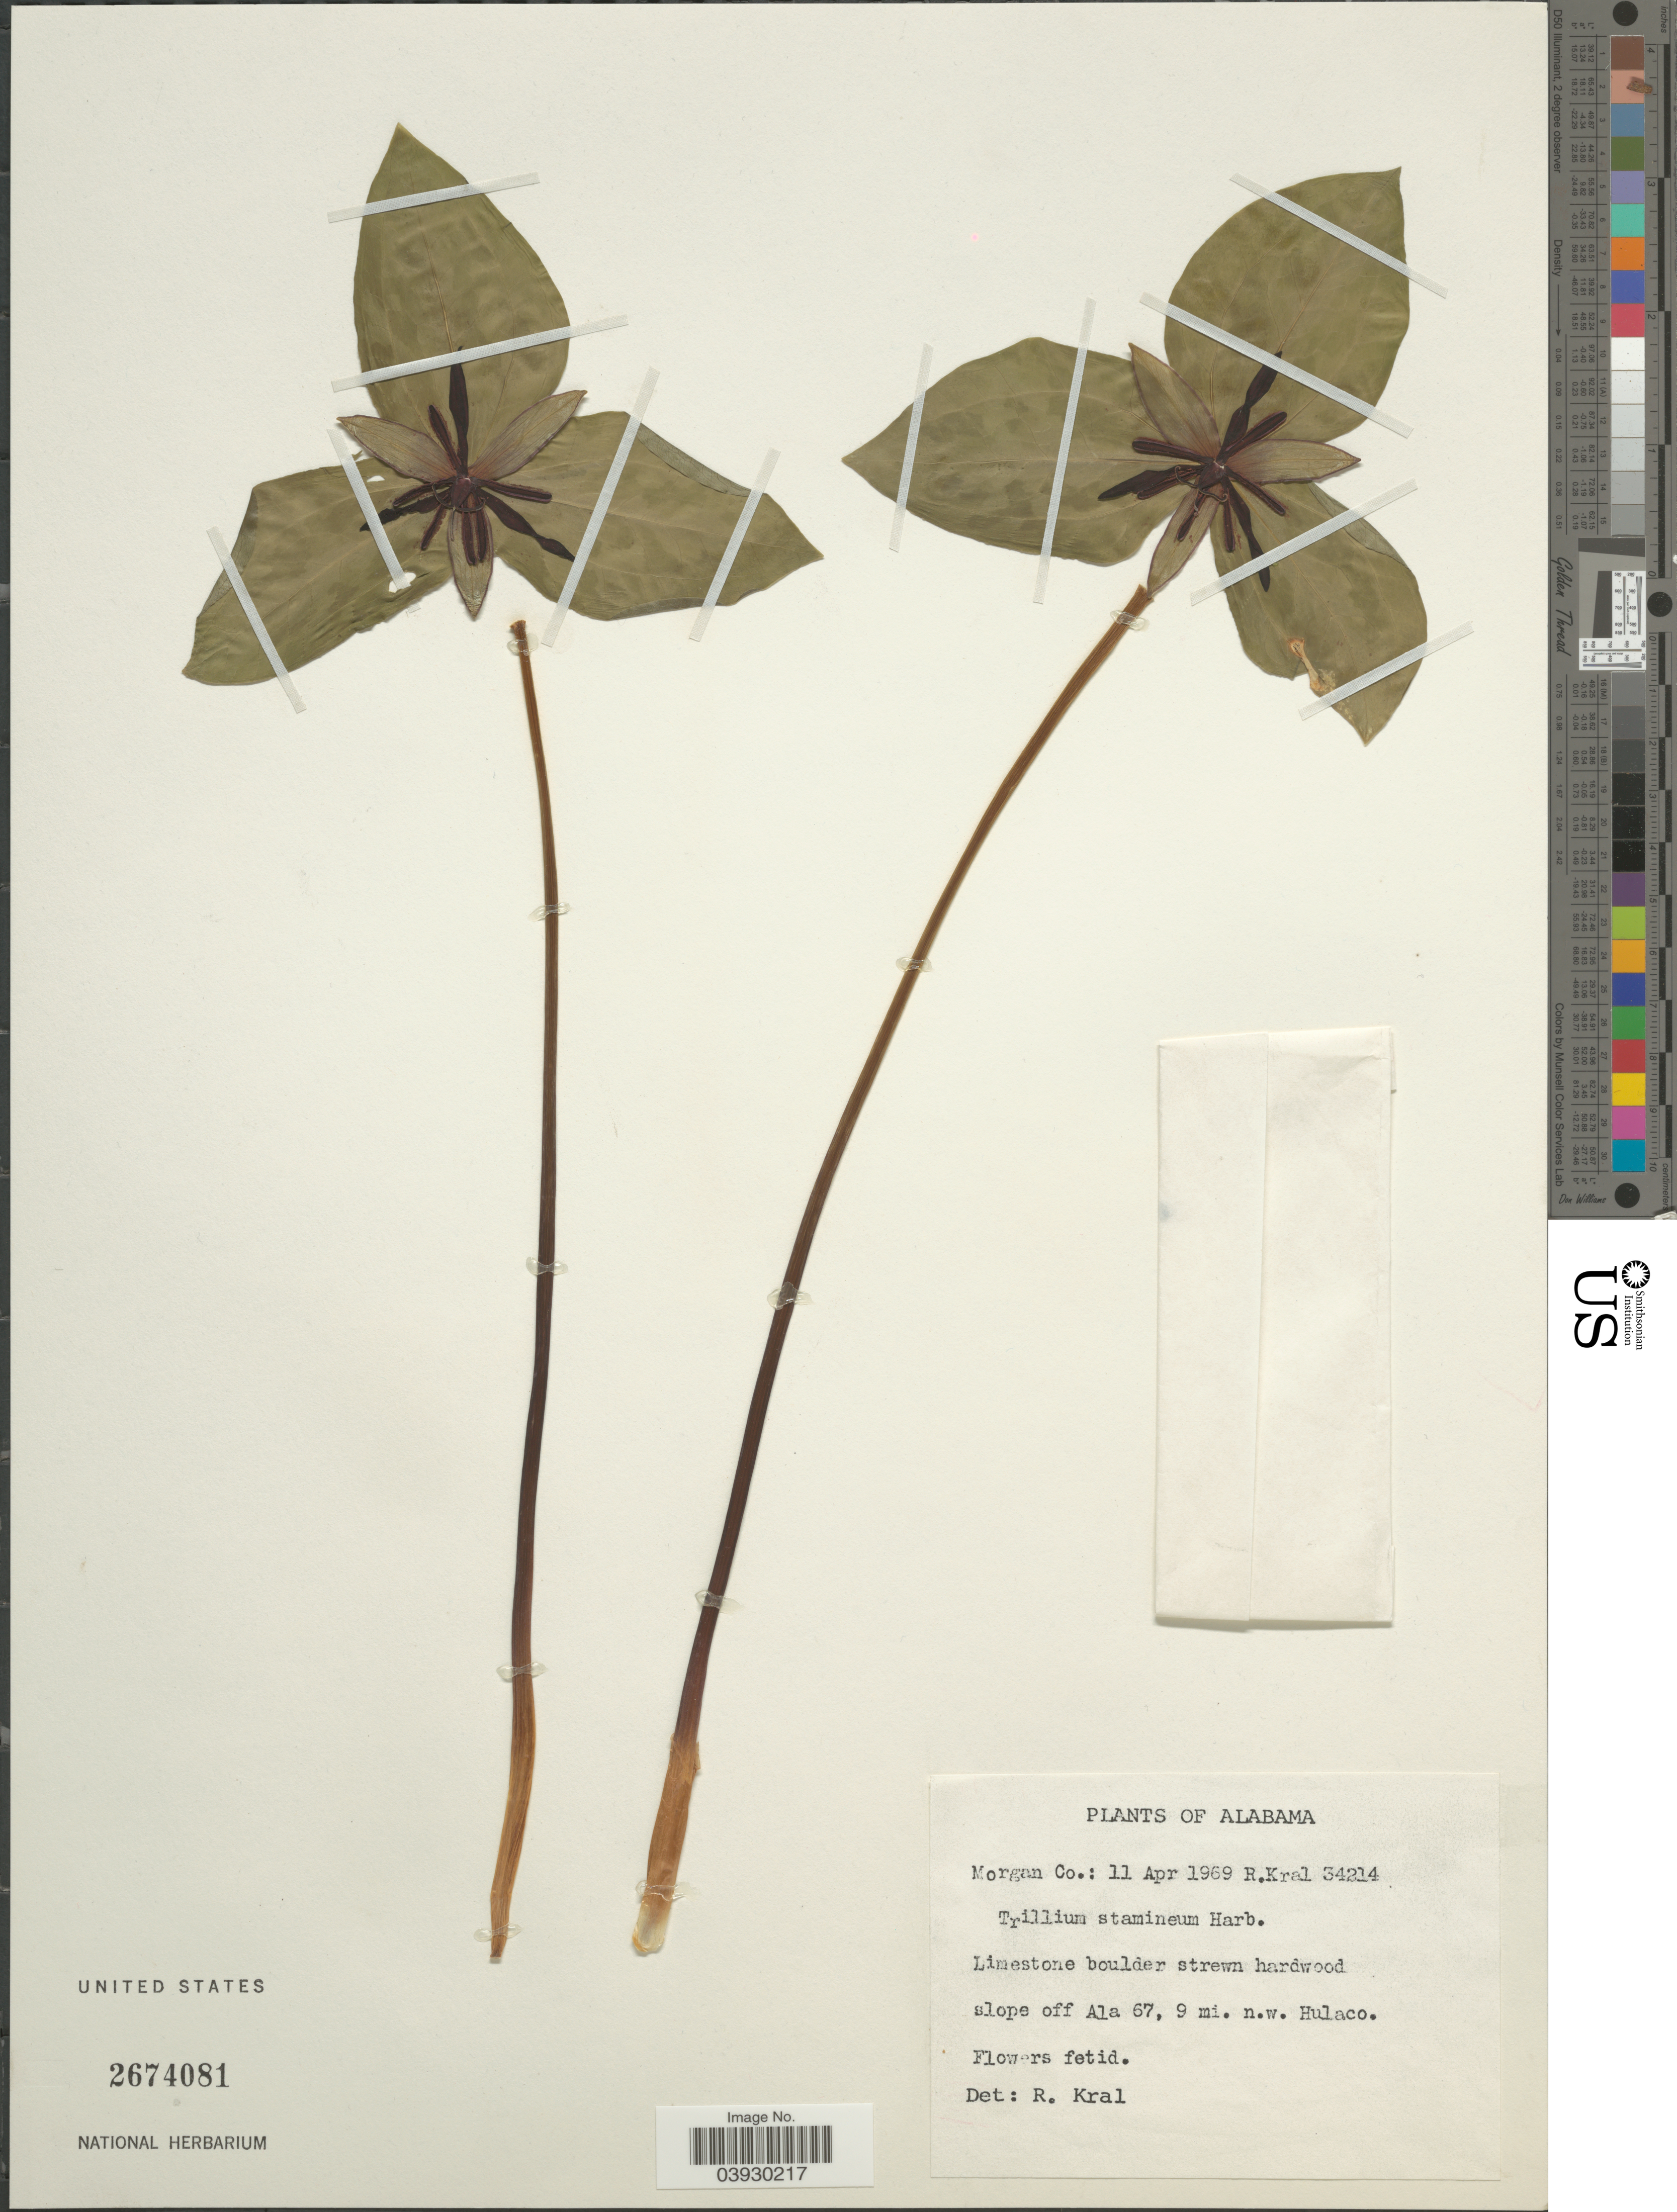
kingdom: Plantae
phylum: Tracheophyta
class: Liliopsida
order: Liliales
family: Melanthiaceae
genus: Trillium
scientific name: Trillium stamineum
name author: Harb.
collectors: R. Kral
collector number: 34214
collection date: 1969-04-11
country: United States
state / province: Alabama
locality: Morgan Co. Limestone boulder strewn hardwood slope off Ala 67, 9 mi. n.w. Hulaco.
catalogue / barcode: US 2674081